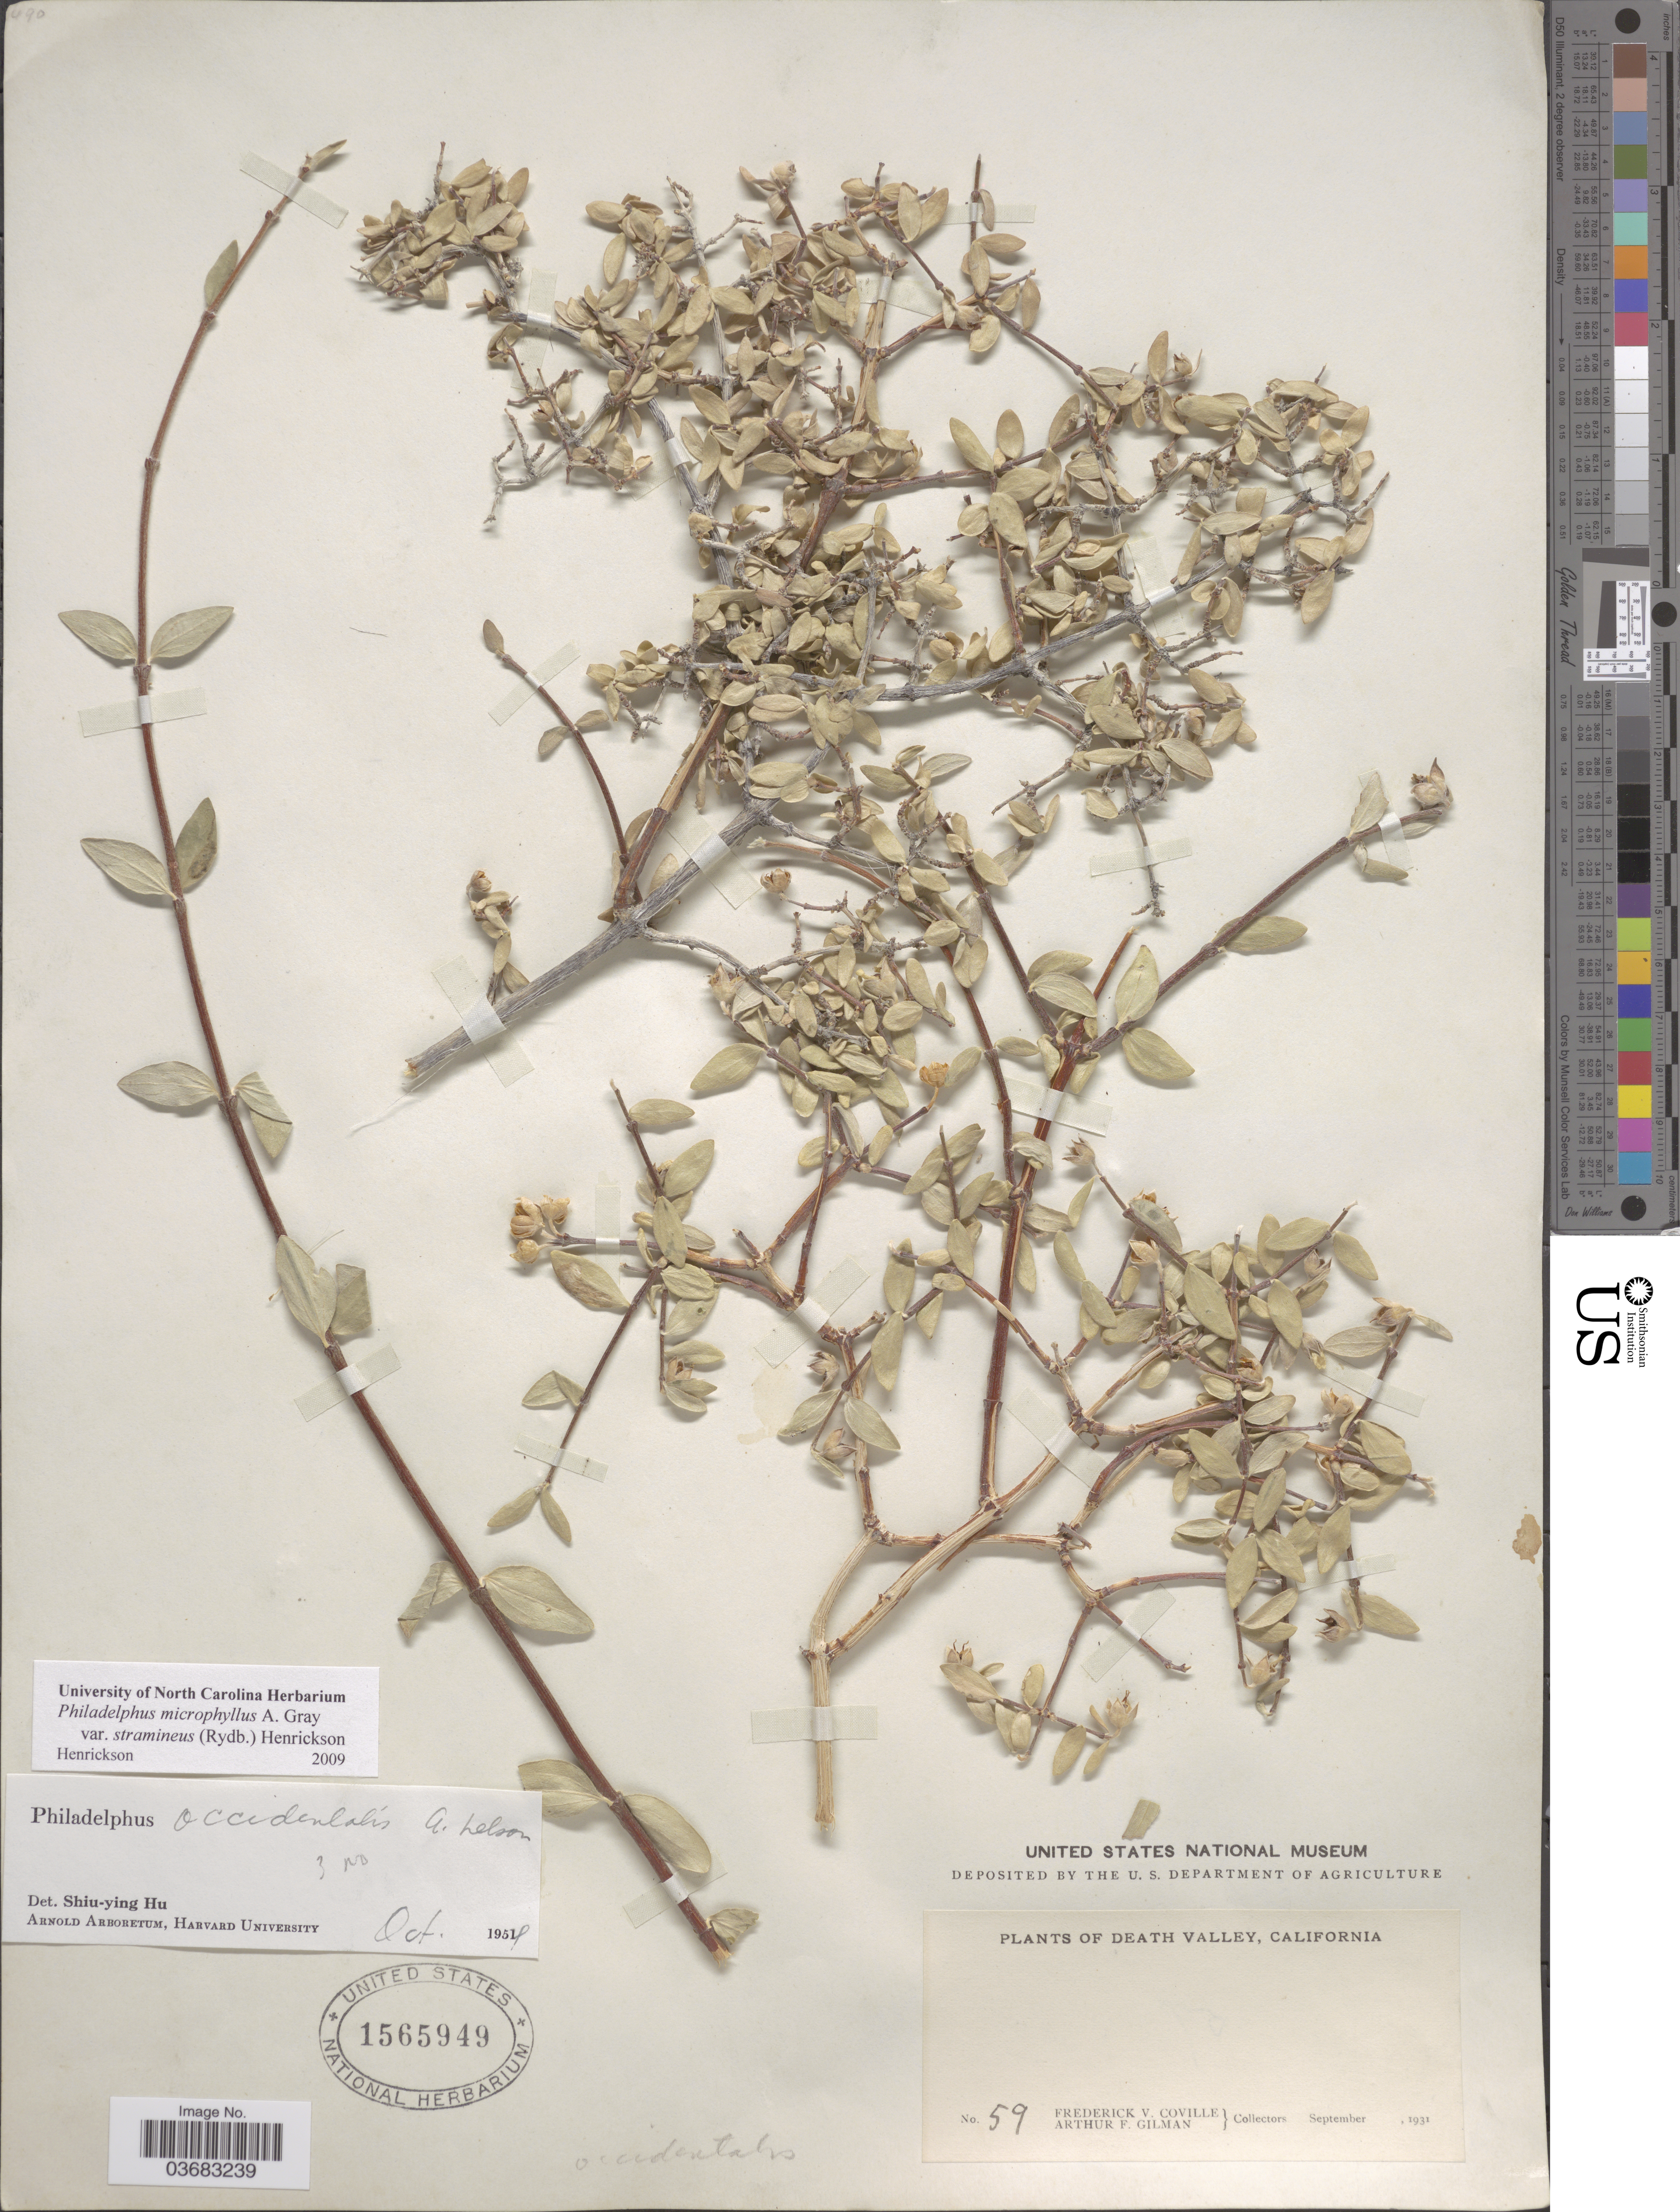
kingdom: Plantae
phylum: Tracheophyta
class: Magnoliopsida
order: Cornales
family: Hydrangeaceae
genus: Philadelphus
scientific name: Philadelphus microphyllus var. stramineus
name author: (Rydb.) Henrickson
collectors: F. V. Coville & A. Gilman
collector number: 59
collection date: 1931-09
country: United States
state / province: California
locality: Death Valley.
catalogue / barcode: US 1565949